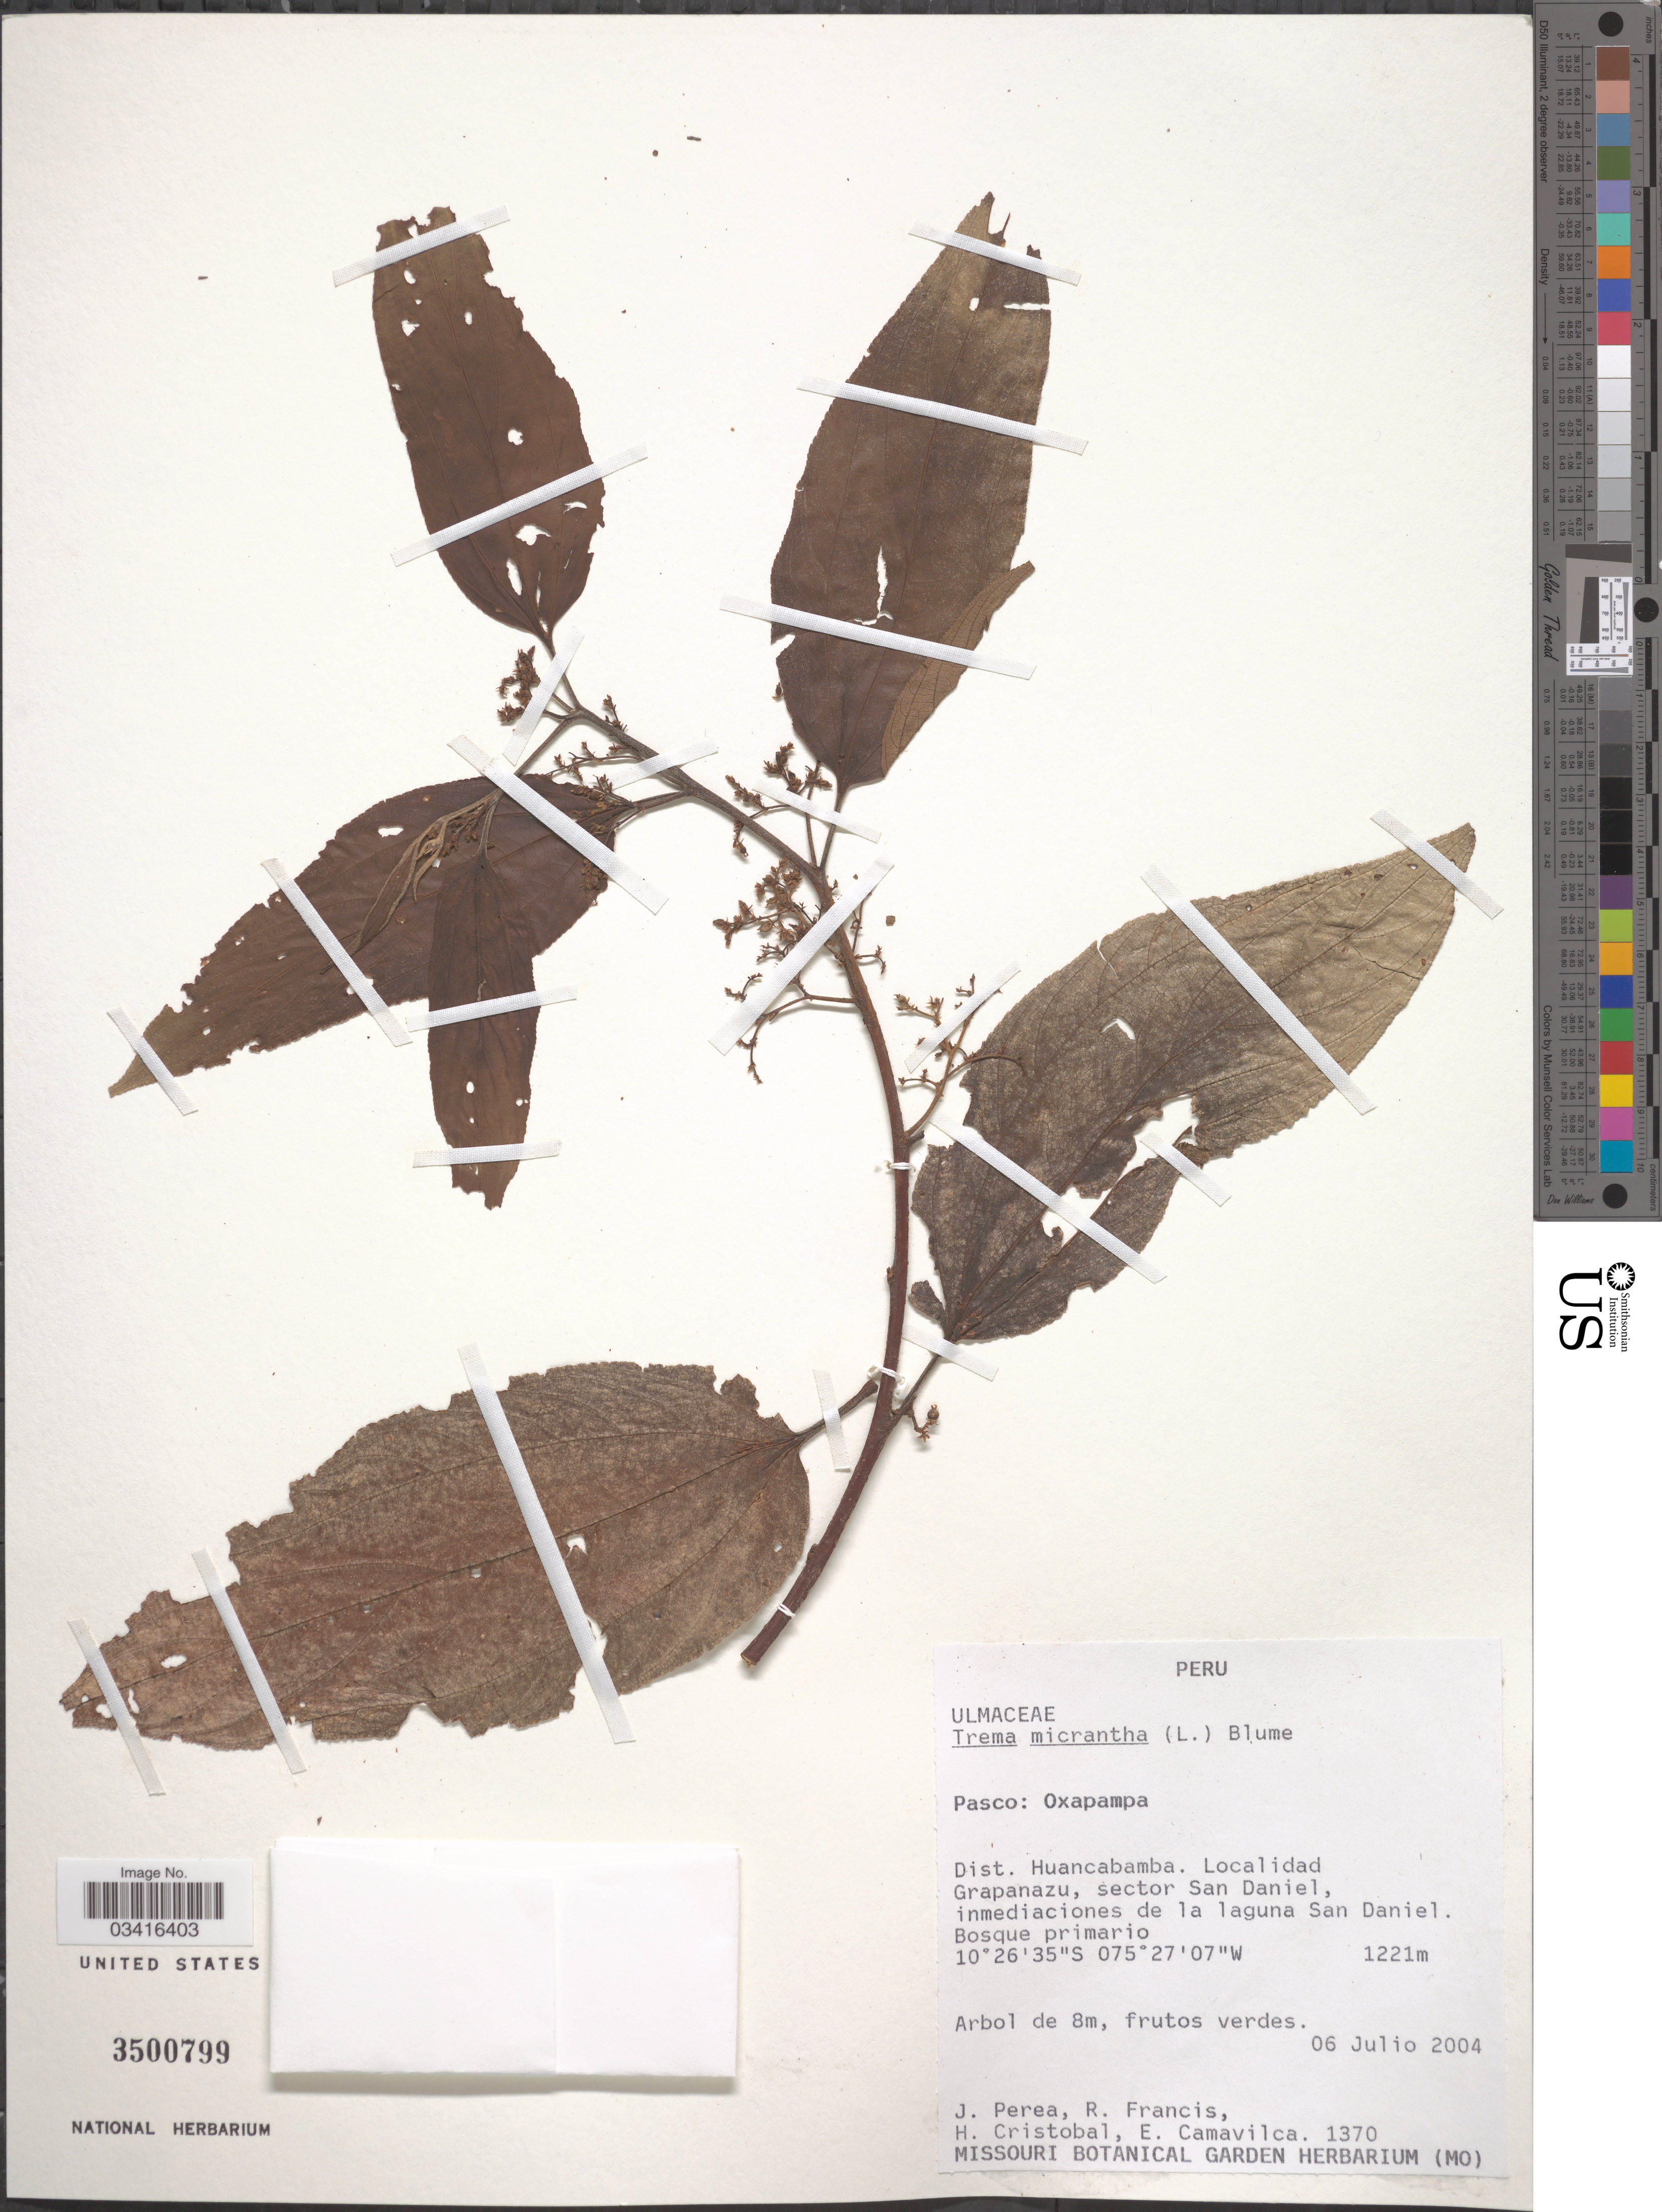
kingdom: Plantae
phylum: Tracheophyta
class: Magnoliopsida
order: Rosales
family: Cannabaceae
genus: Trema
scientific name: Trema micranthum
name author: (L.) Blume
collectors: J. Perea, R. Francis, H. Cristobal & E. Camavilca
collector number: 1370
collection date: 2004-07-06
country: Peru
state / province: Pasco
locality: Oxapampa. Dist. Huancabamba. Localidad Grapanazu, sector San Daniel, inmediaciones de la laguna San Daniel.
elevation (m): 1221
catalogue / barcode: US 3500799